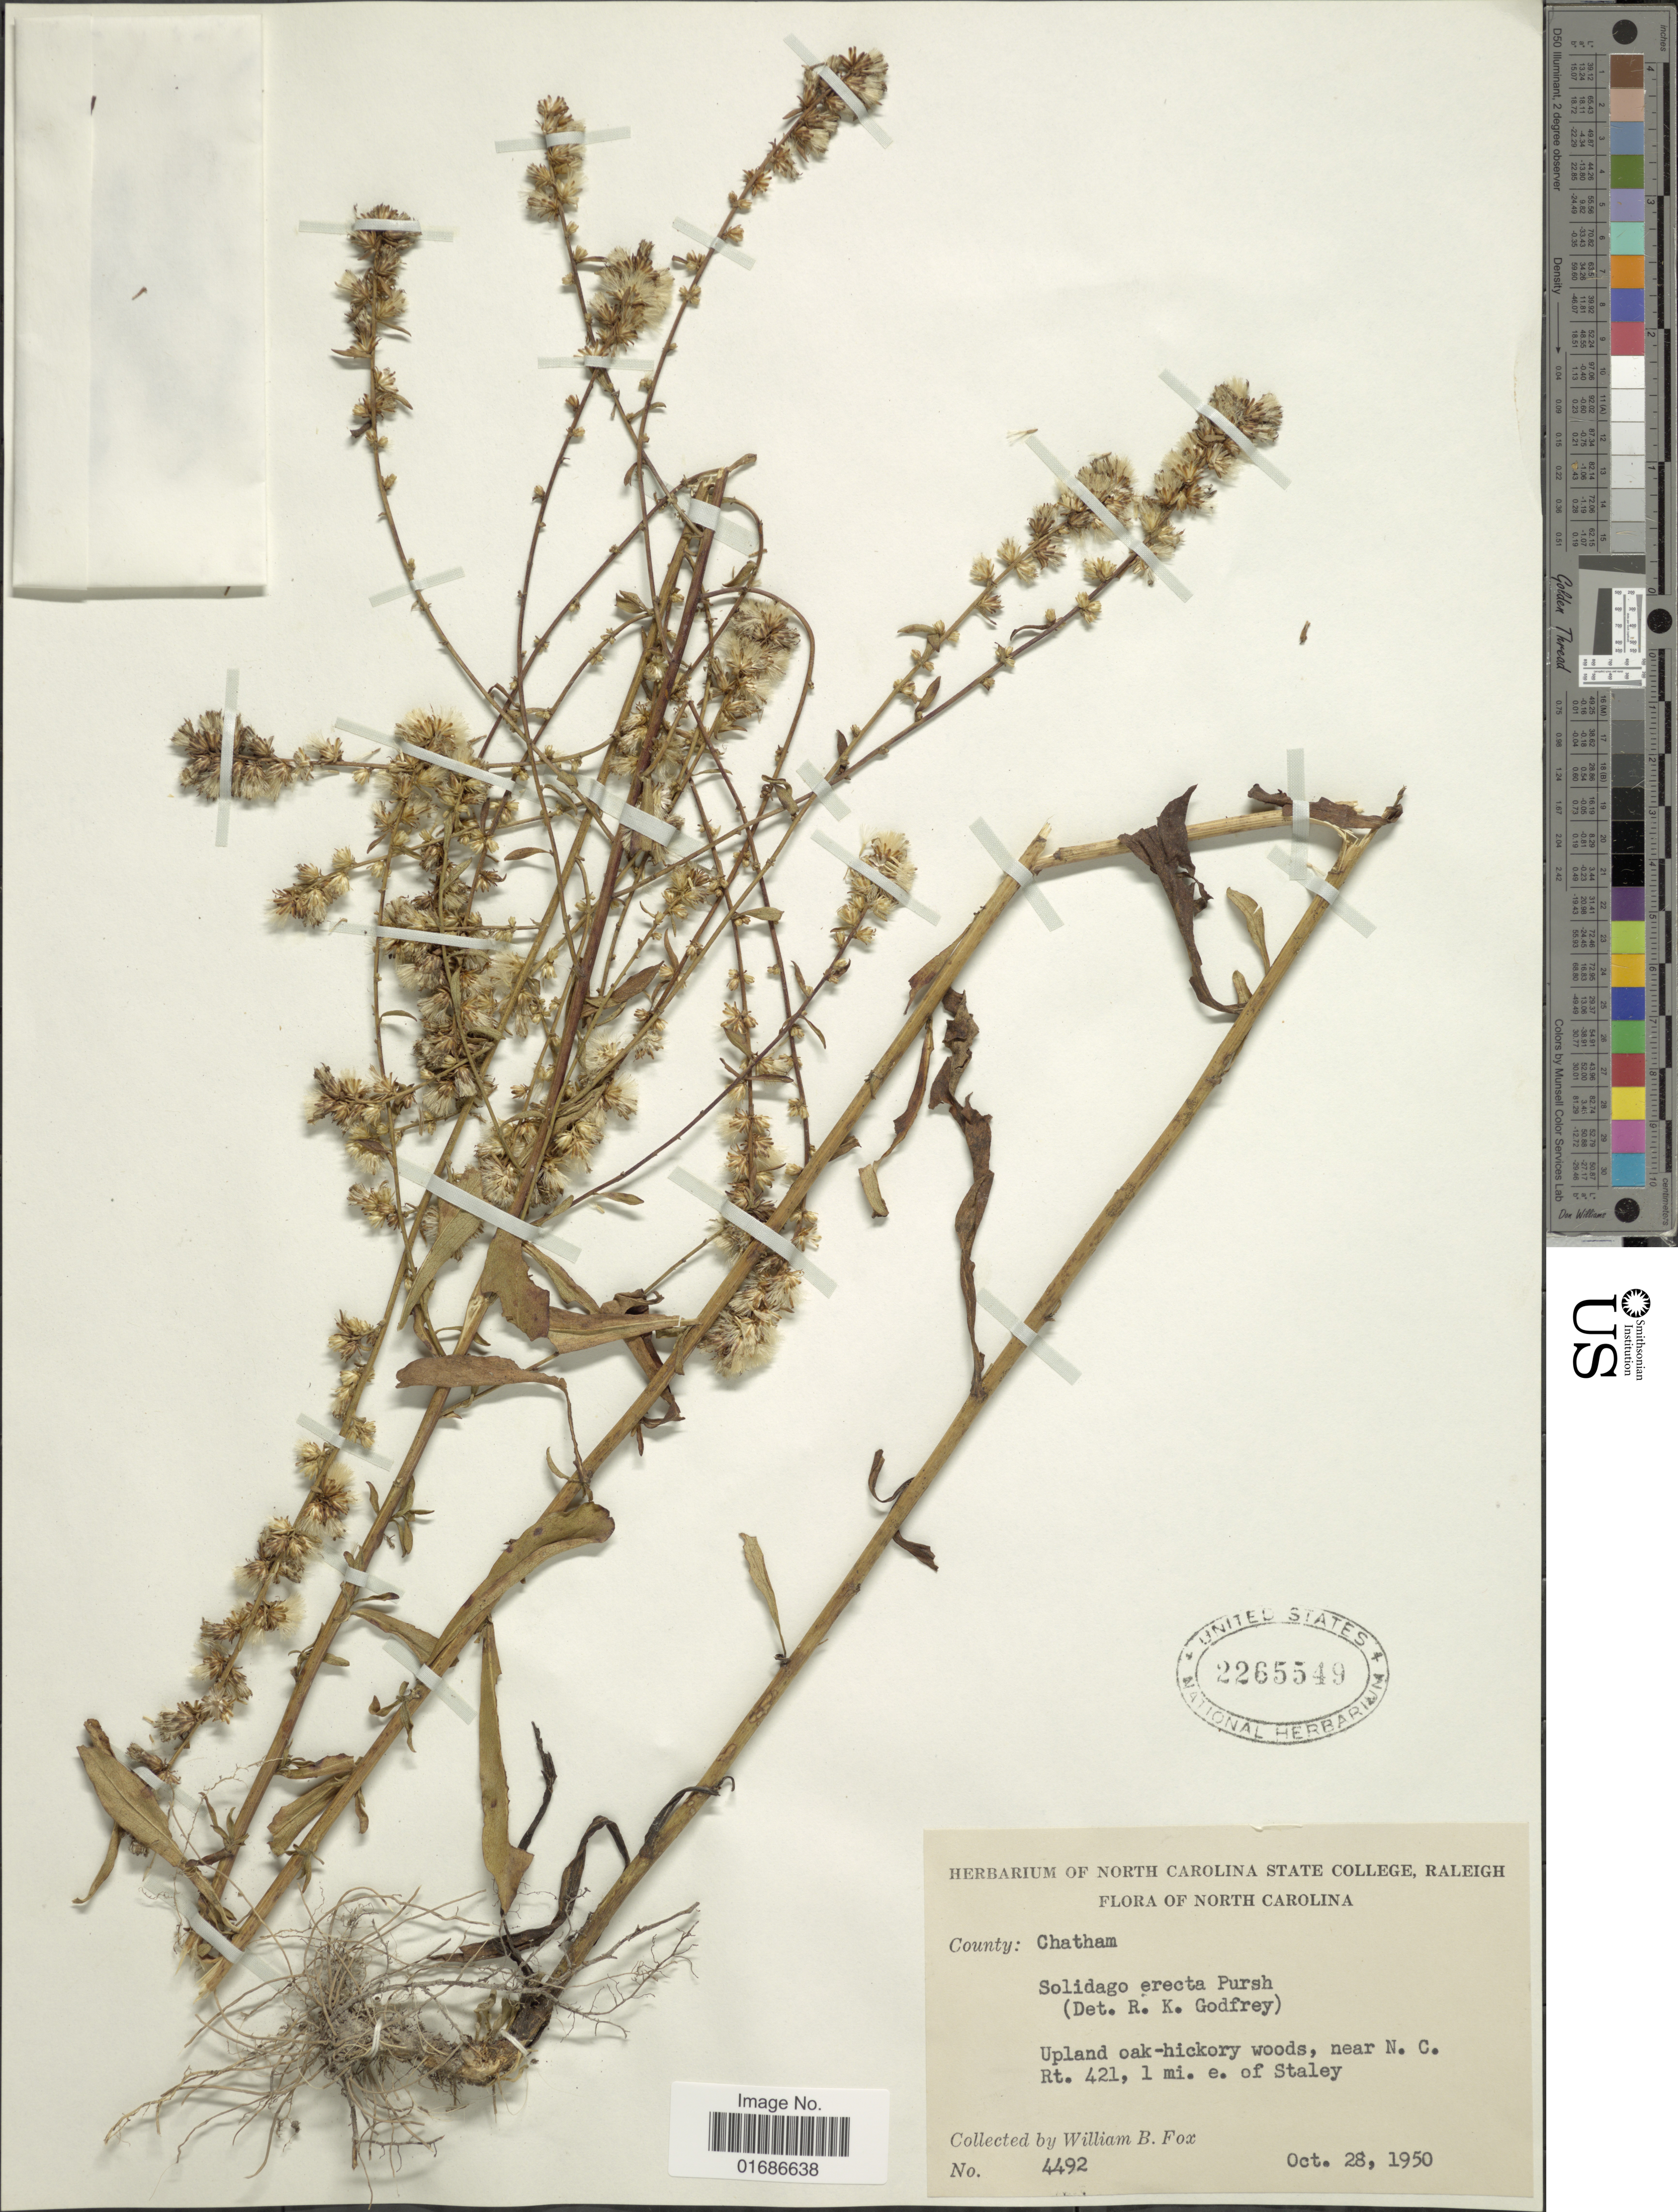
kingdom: Plantae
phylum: Tracheophyta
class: Magnoliopsida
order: Asterales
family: Asteraceae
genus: Solidago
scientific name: Solidago erecta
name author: Pursh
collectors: W. B. Fox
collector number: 4492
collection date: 1950-10-28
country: United States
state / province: North Carolina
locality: Upland oak-hickory woods, near N.C. rt. 421, 1 mi. e. of Staley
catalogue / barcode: US 2265549